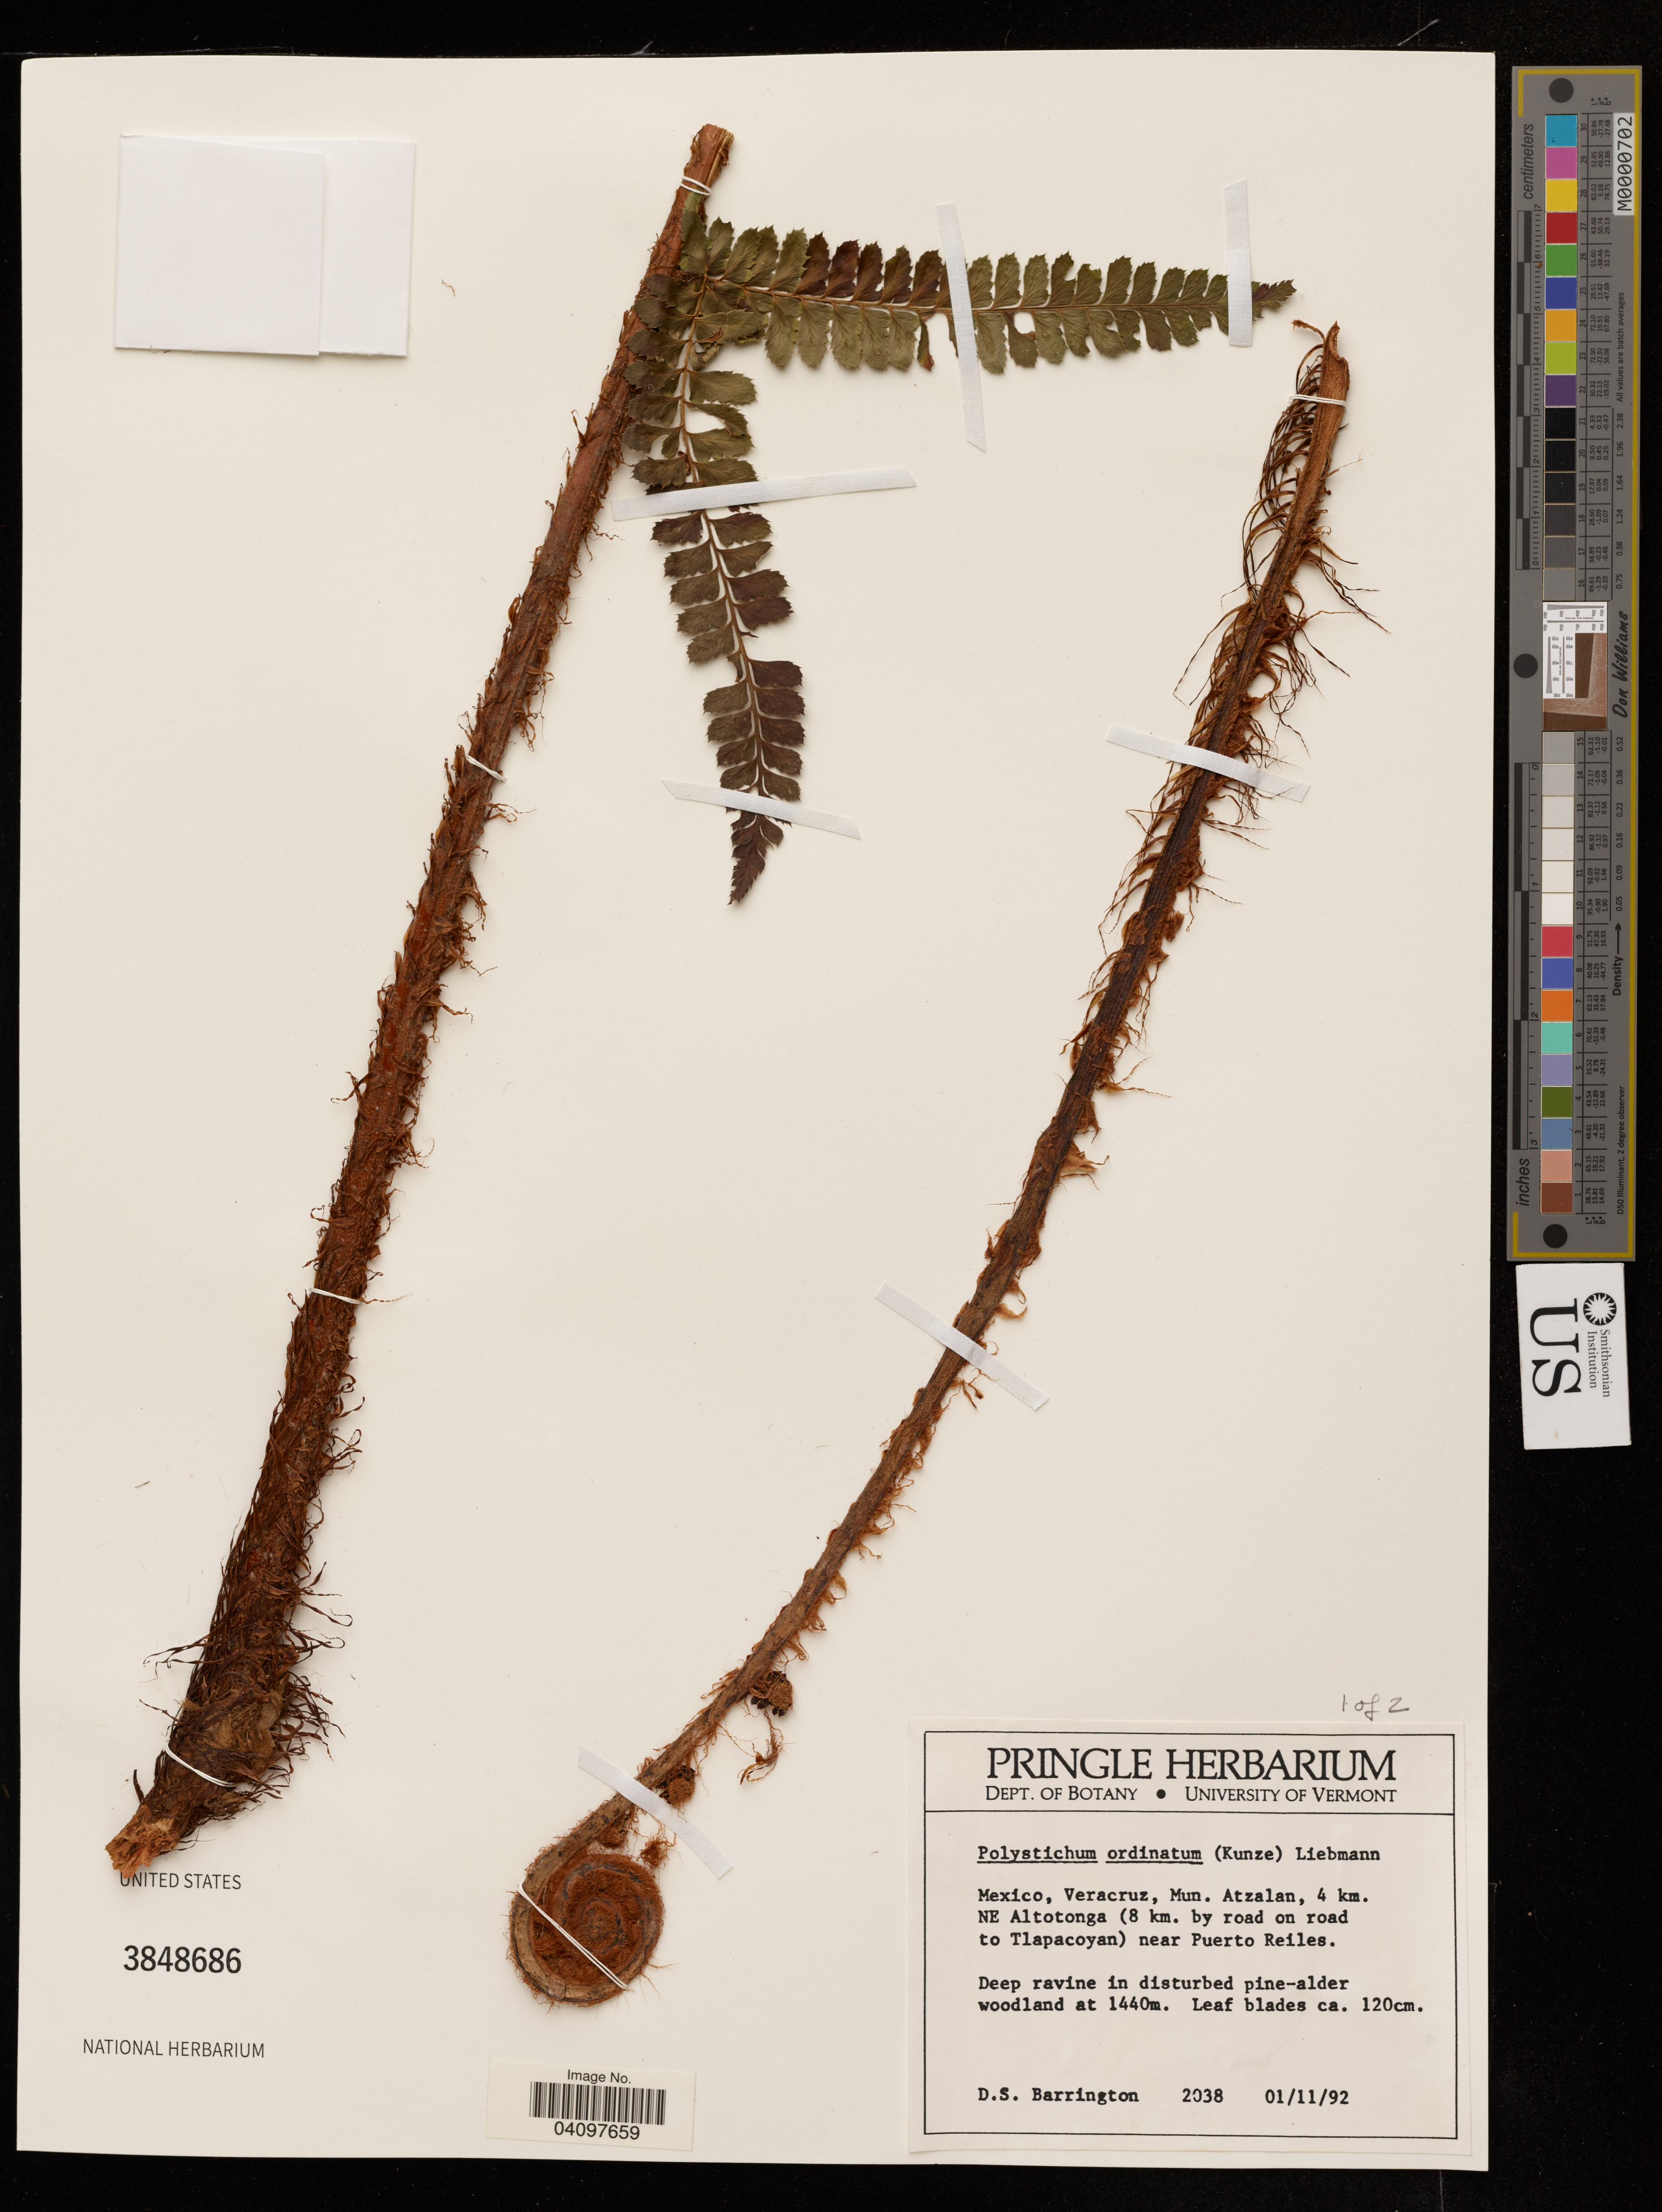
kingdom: Plantae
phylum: Tracheophyta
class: Polypodiopsida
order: Polypodiales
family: Dryopteridaceae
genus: Polystichum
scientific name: Polystichum ordinatum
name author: (Kunze) Liebm.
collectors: D. S. Barrington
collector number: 2038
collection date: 1992-11-01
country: Mexico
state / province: Veracruz Llave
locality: Mun. Atzalan, 4 km, NE Altotonga (8 km. by road on road to Tlapacoyan) near Puerto Reiles.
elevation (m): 1440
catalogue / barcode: US 3848686